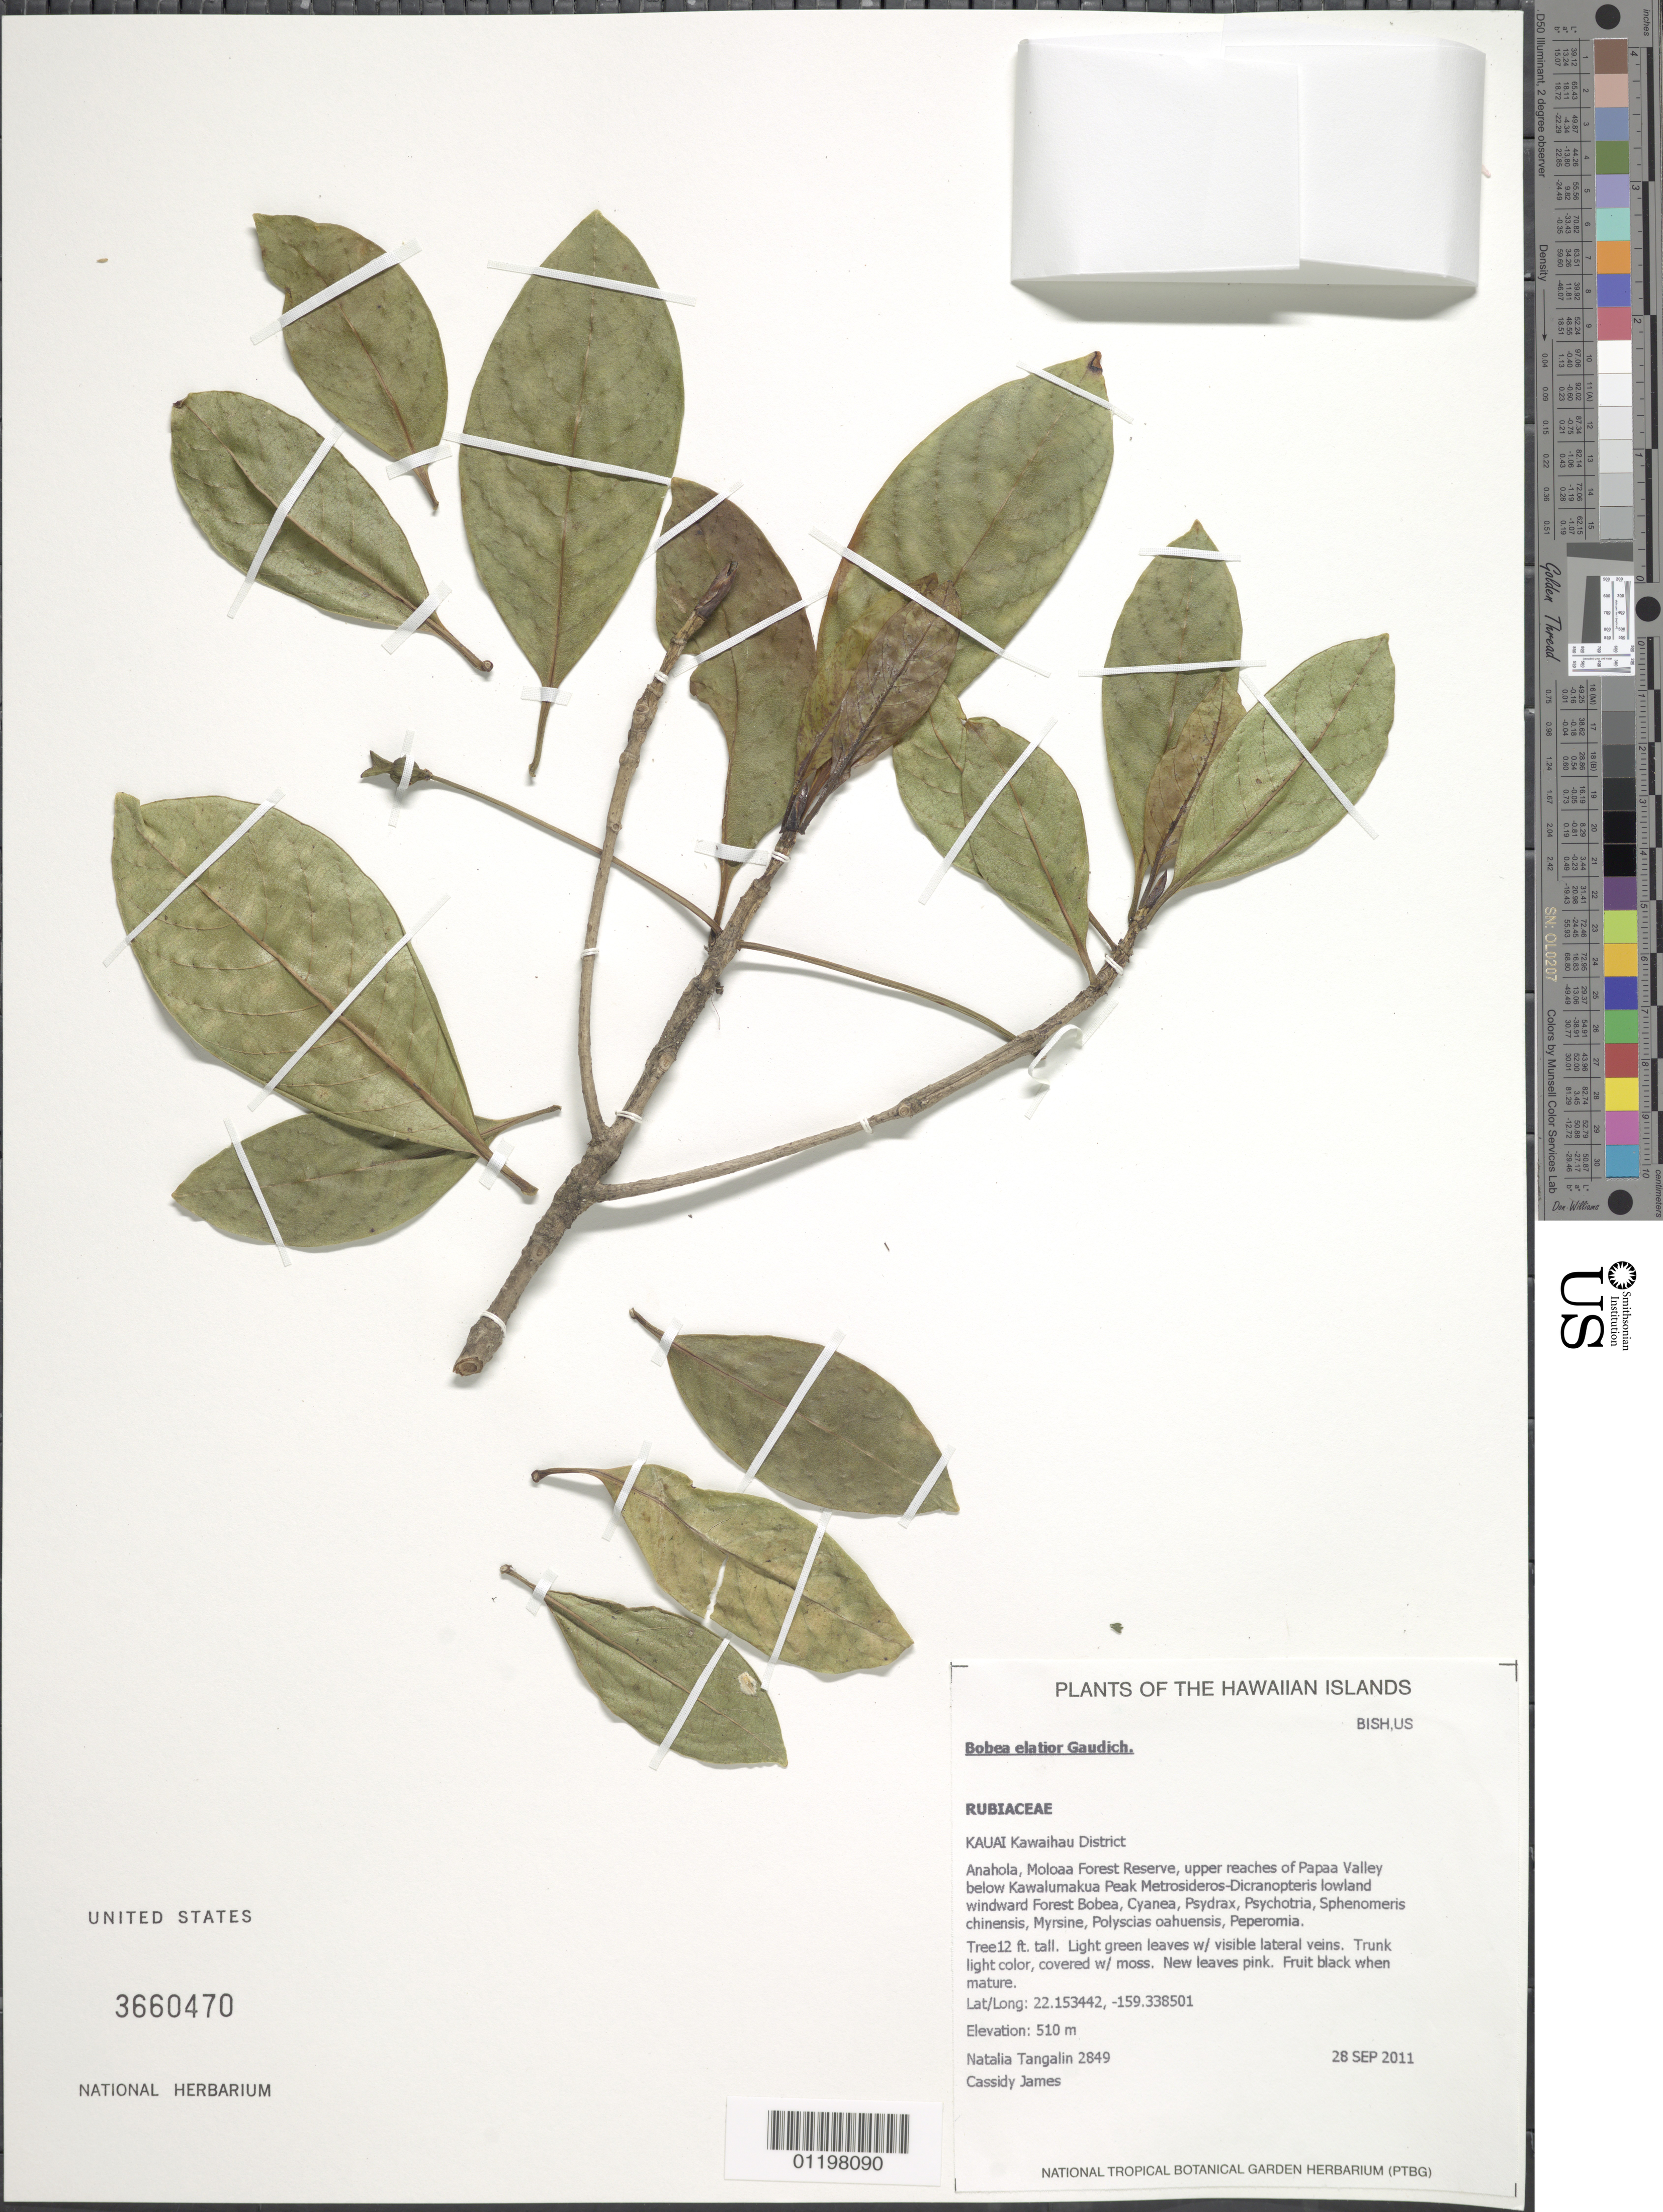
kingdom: Plantae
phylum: Tracheophyta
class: Magnoliopsida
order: Gentianales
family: Rubiaceae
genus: Bobea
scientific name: Bobea elatior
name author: Gaudich.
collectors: N. Tangalin & C. James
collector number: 2849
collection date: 2011-09-28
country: United States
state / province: Hawaii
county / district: Kauai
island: Kaua'i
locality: Kawaihau District, Anahola, Moloaa Forest Reserve, upper reaches of Papaa Valley below Kawalumakua Peak.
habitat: Lowland forest.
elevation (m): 510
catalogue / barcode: US 3660470